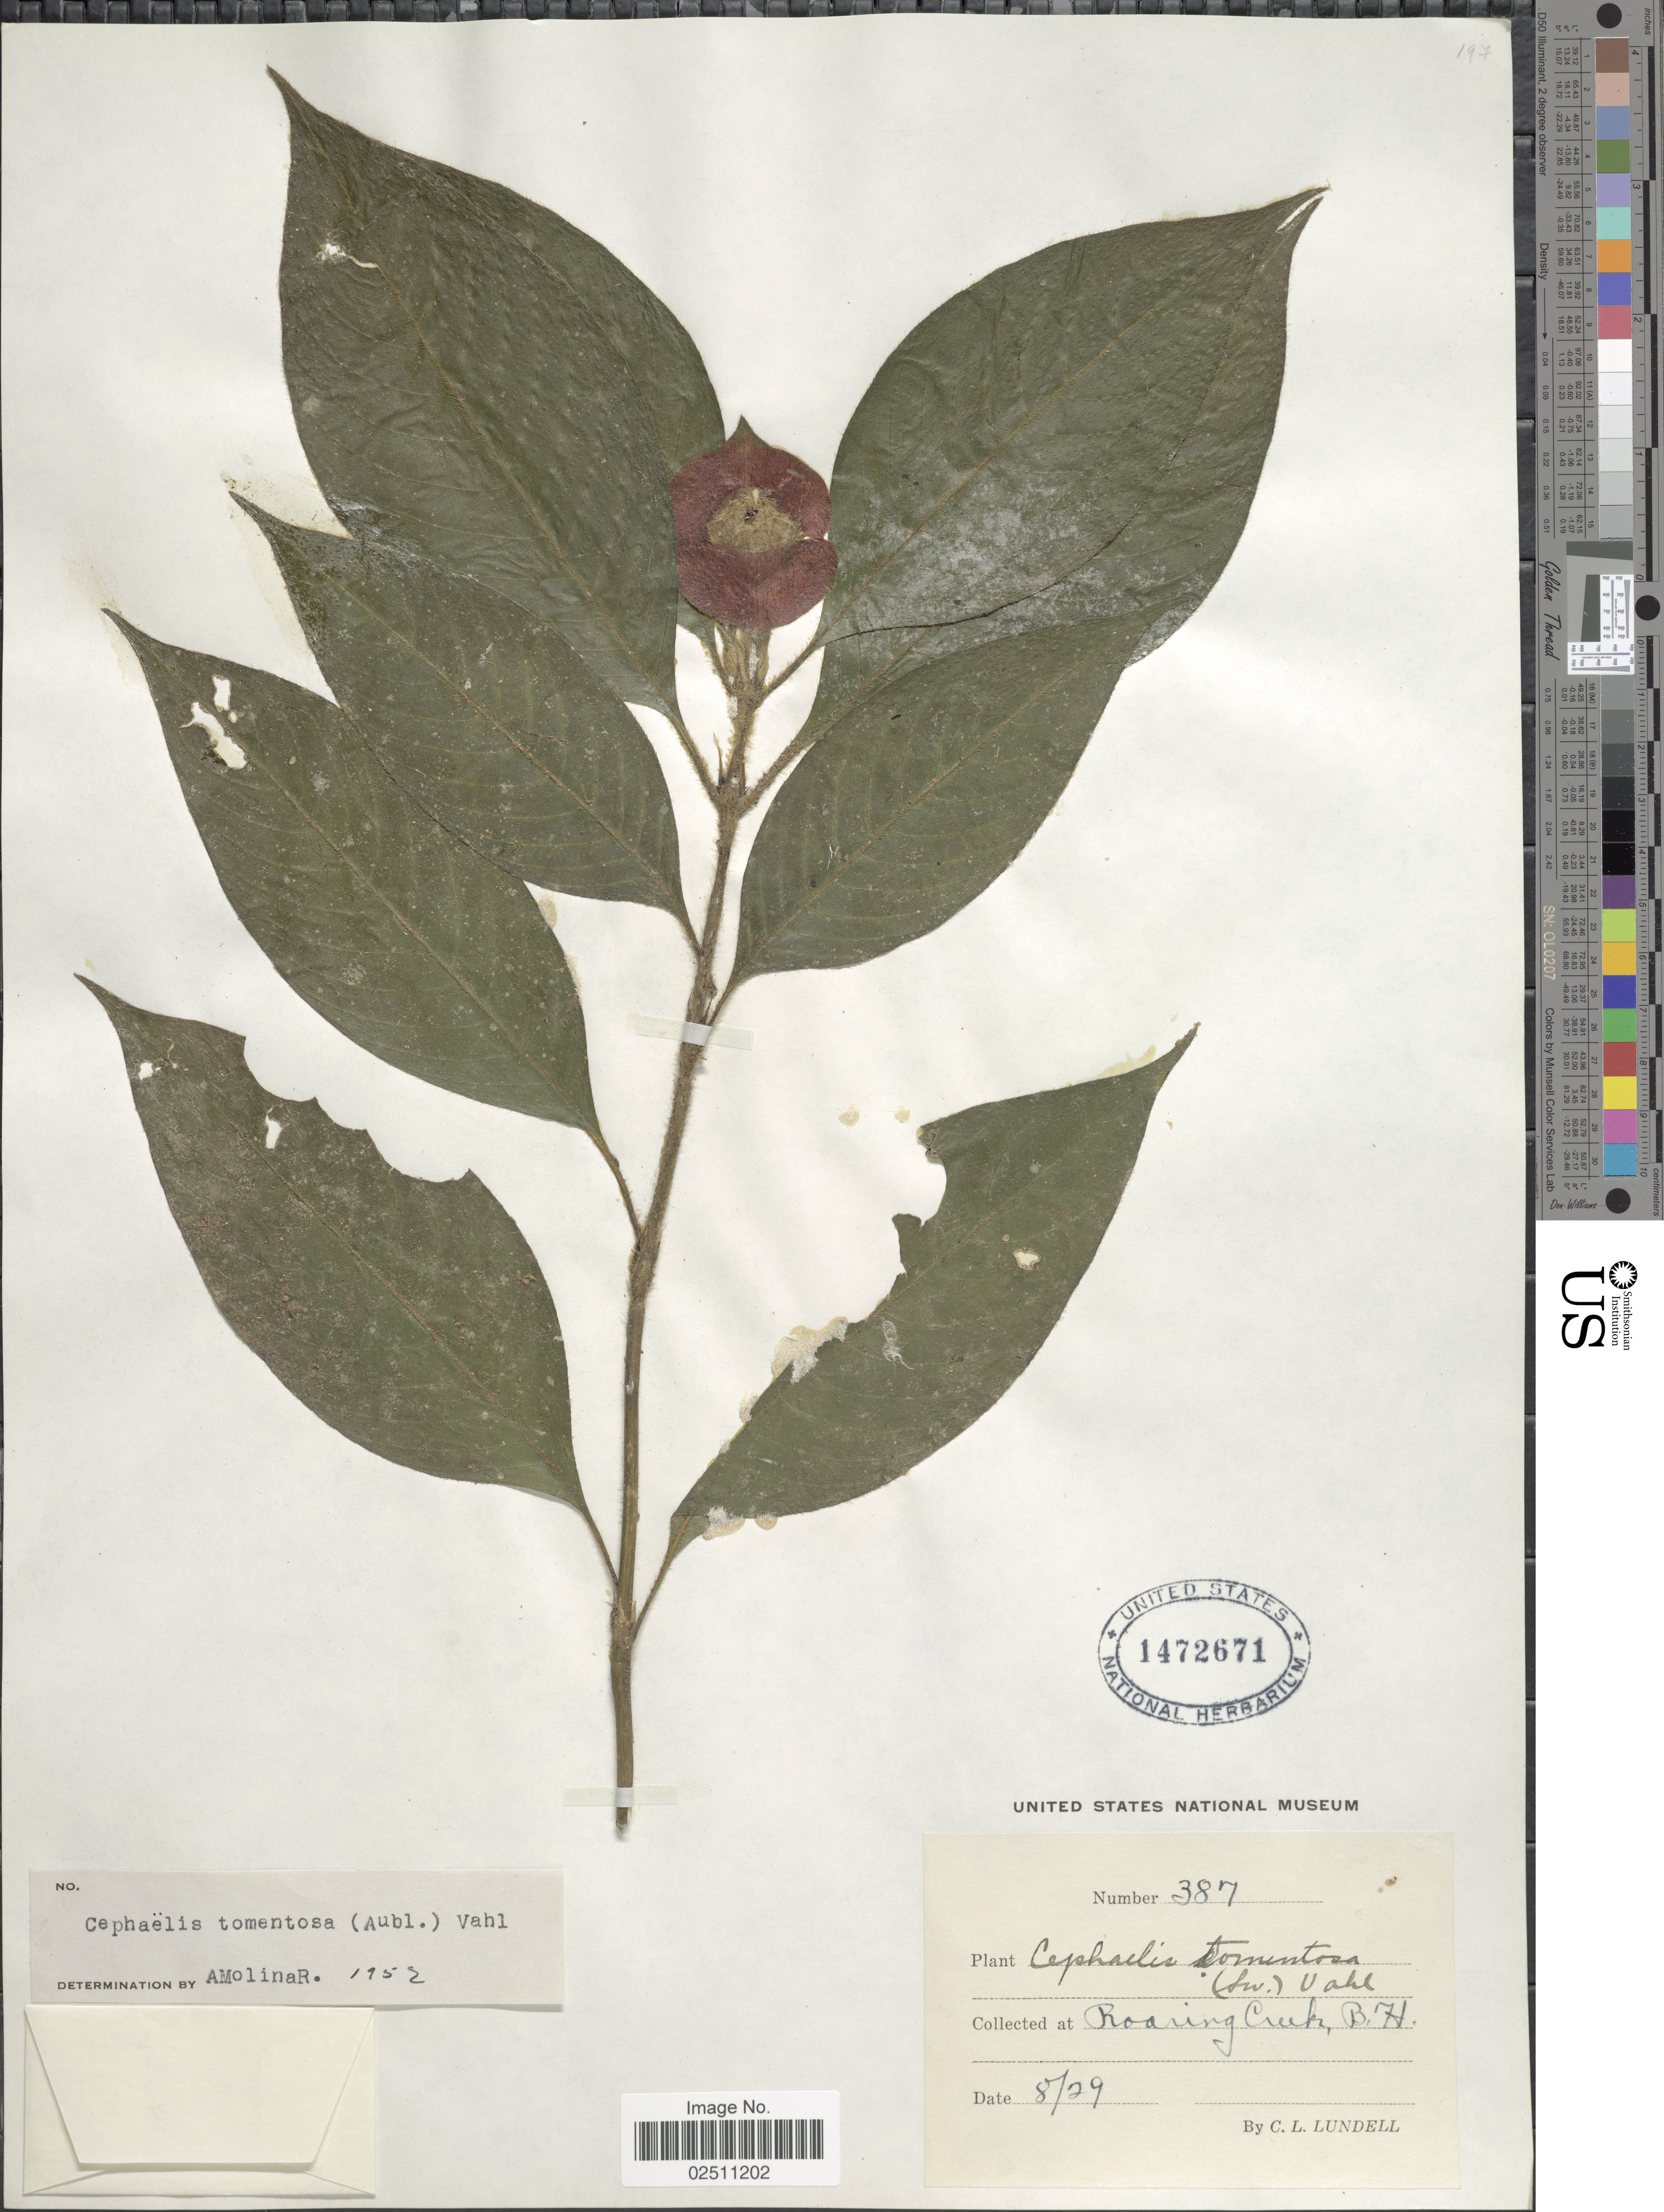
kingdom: Plantae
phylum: Tracheophyta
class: Magnoliopsida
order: Gentianales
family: Rubiaceae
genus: Psychotria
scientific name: Psychotria poeppigiana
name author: Müll. Arg.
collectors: C. L. Lundell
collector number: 387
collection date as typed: Transcribed d/m/y: /8/29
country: Belize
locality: Roaring Creek, British Honduras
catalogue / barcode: US 1472671